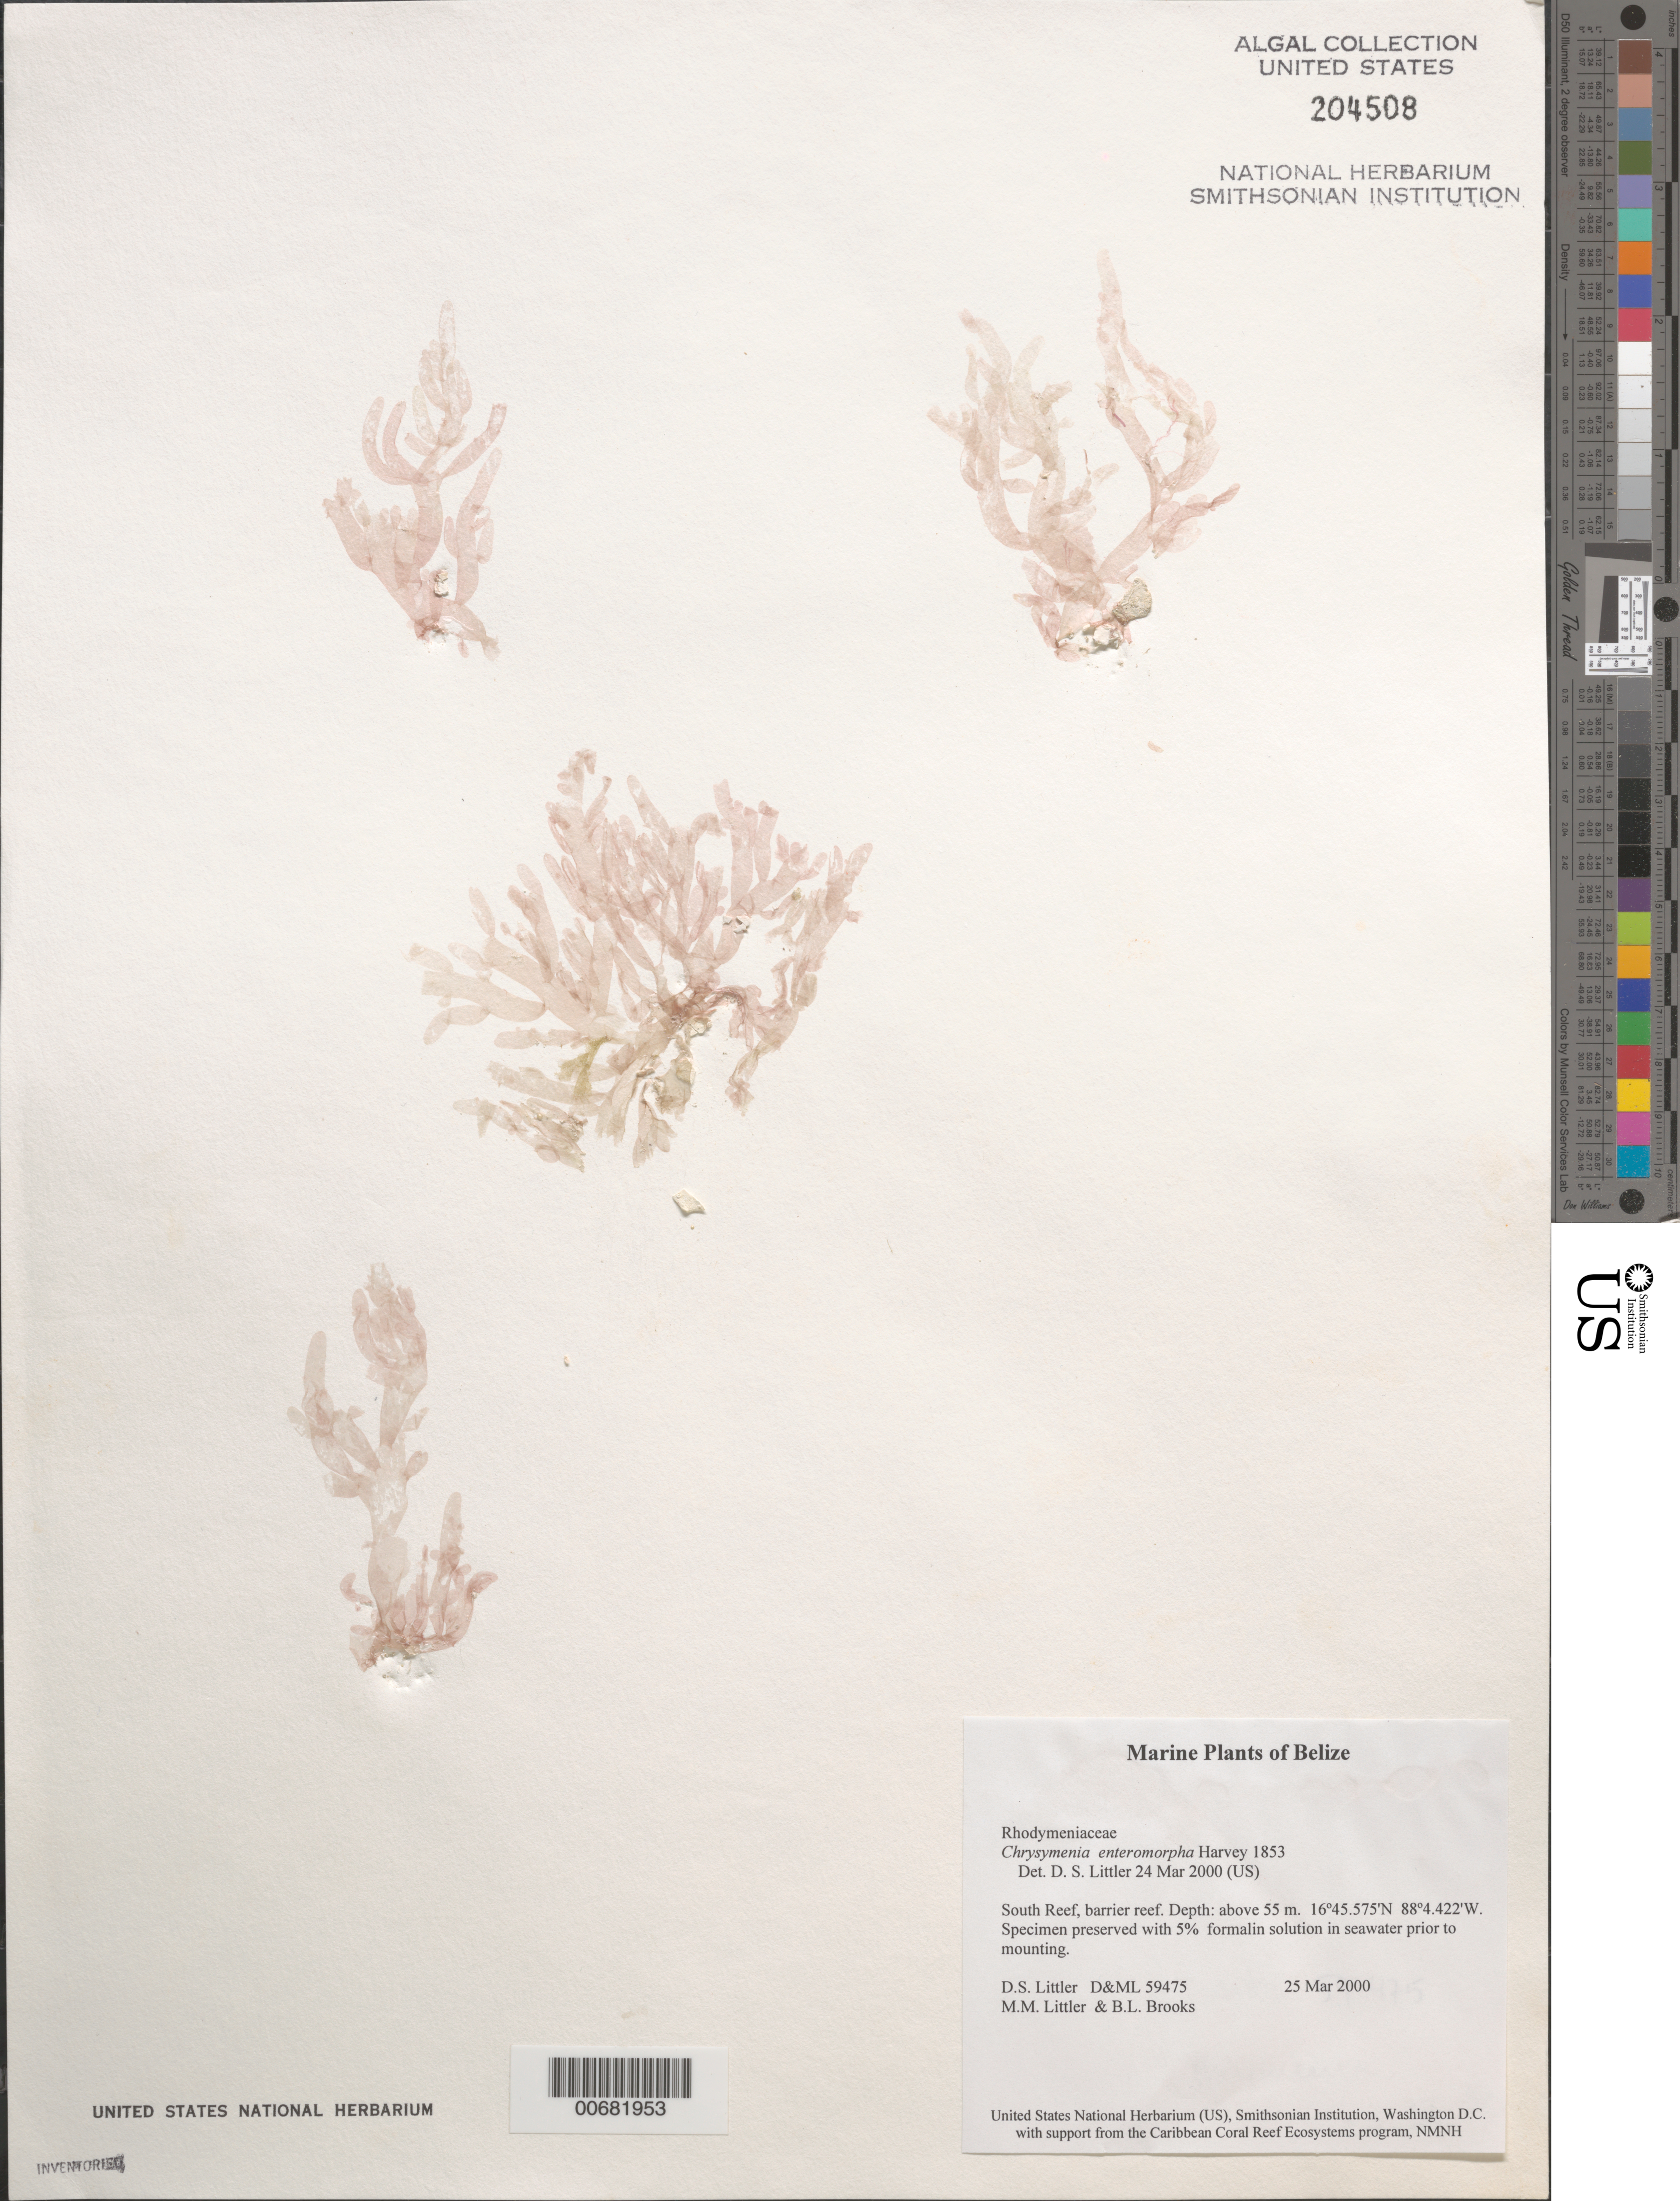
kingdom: Plantae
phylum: Rhodophyta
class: Florideophyceae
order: Rhodymeniales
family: Rhodymeniaceae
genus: Botryocladia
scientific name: Botryocladia enteromorpha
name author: (Harv.) W.E. Schmidt et al. in W.E. Schmidt et al.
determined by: Algae name updating Project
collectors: D. S. Littler, M. M. Littler & B. Brooks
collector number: D&ML 59475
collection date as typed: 25 Mar 2000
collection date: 2000-03-25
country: Belize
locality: South Reef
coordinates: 16 45.575' N, 88 4.422' W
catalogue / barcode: US 204508